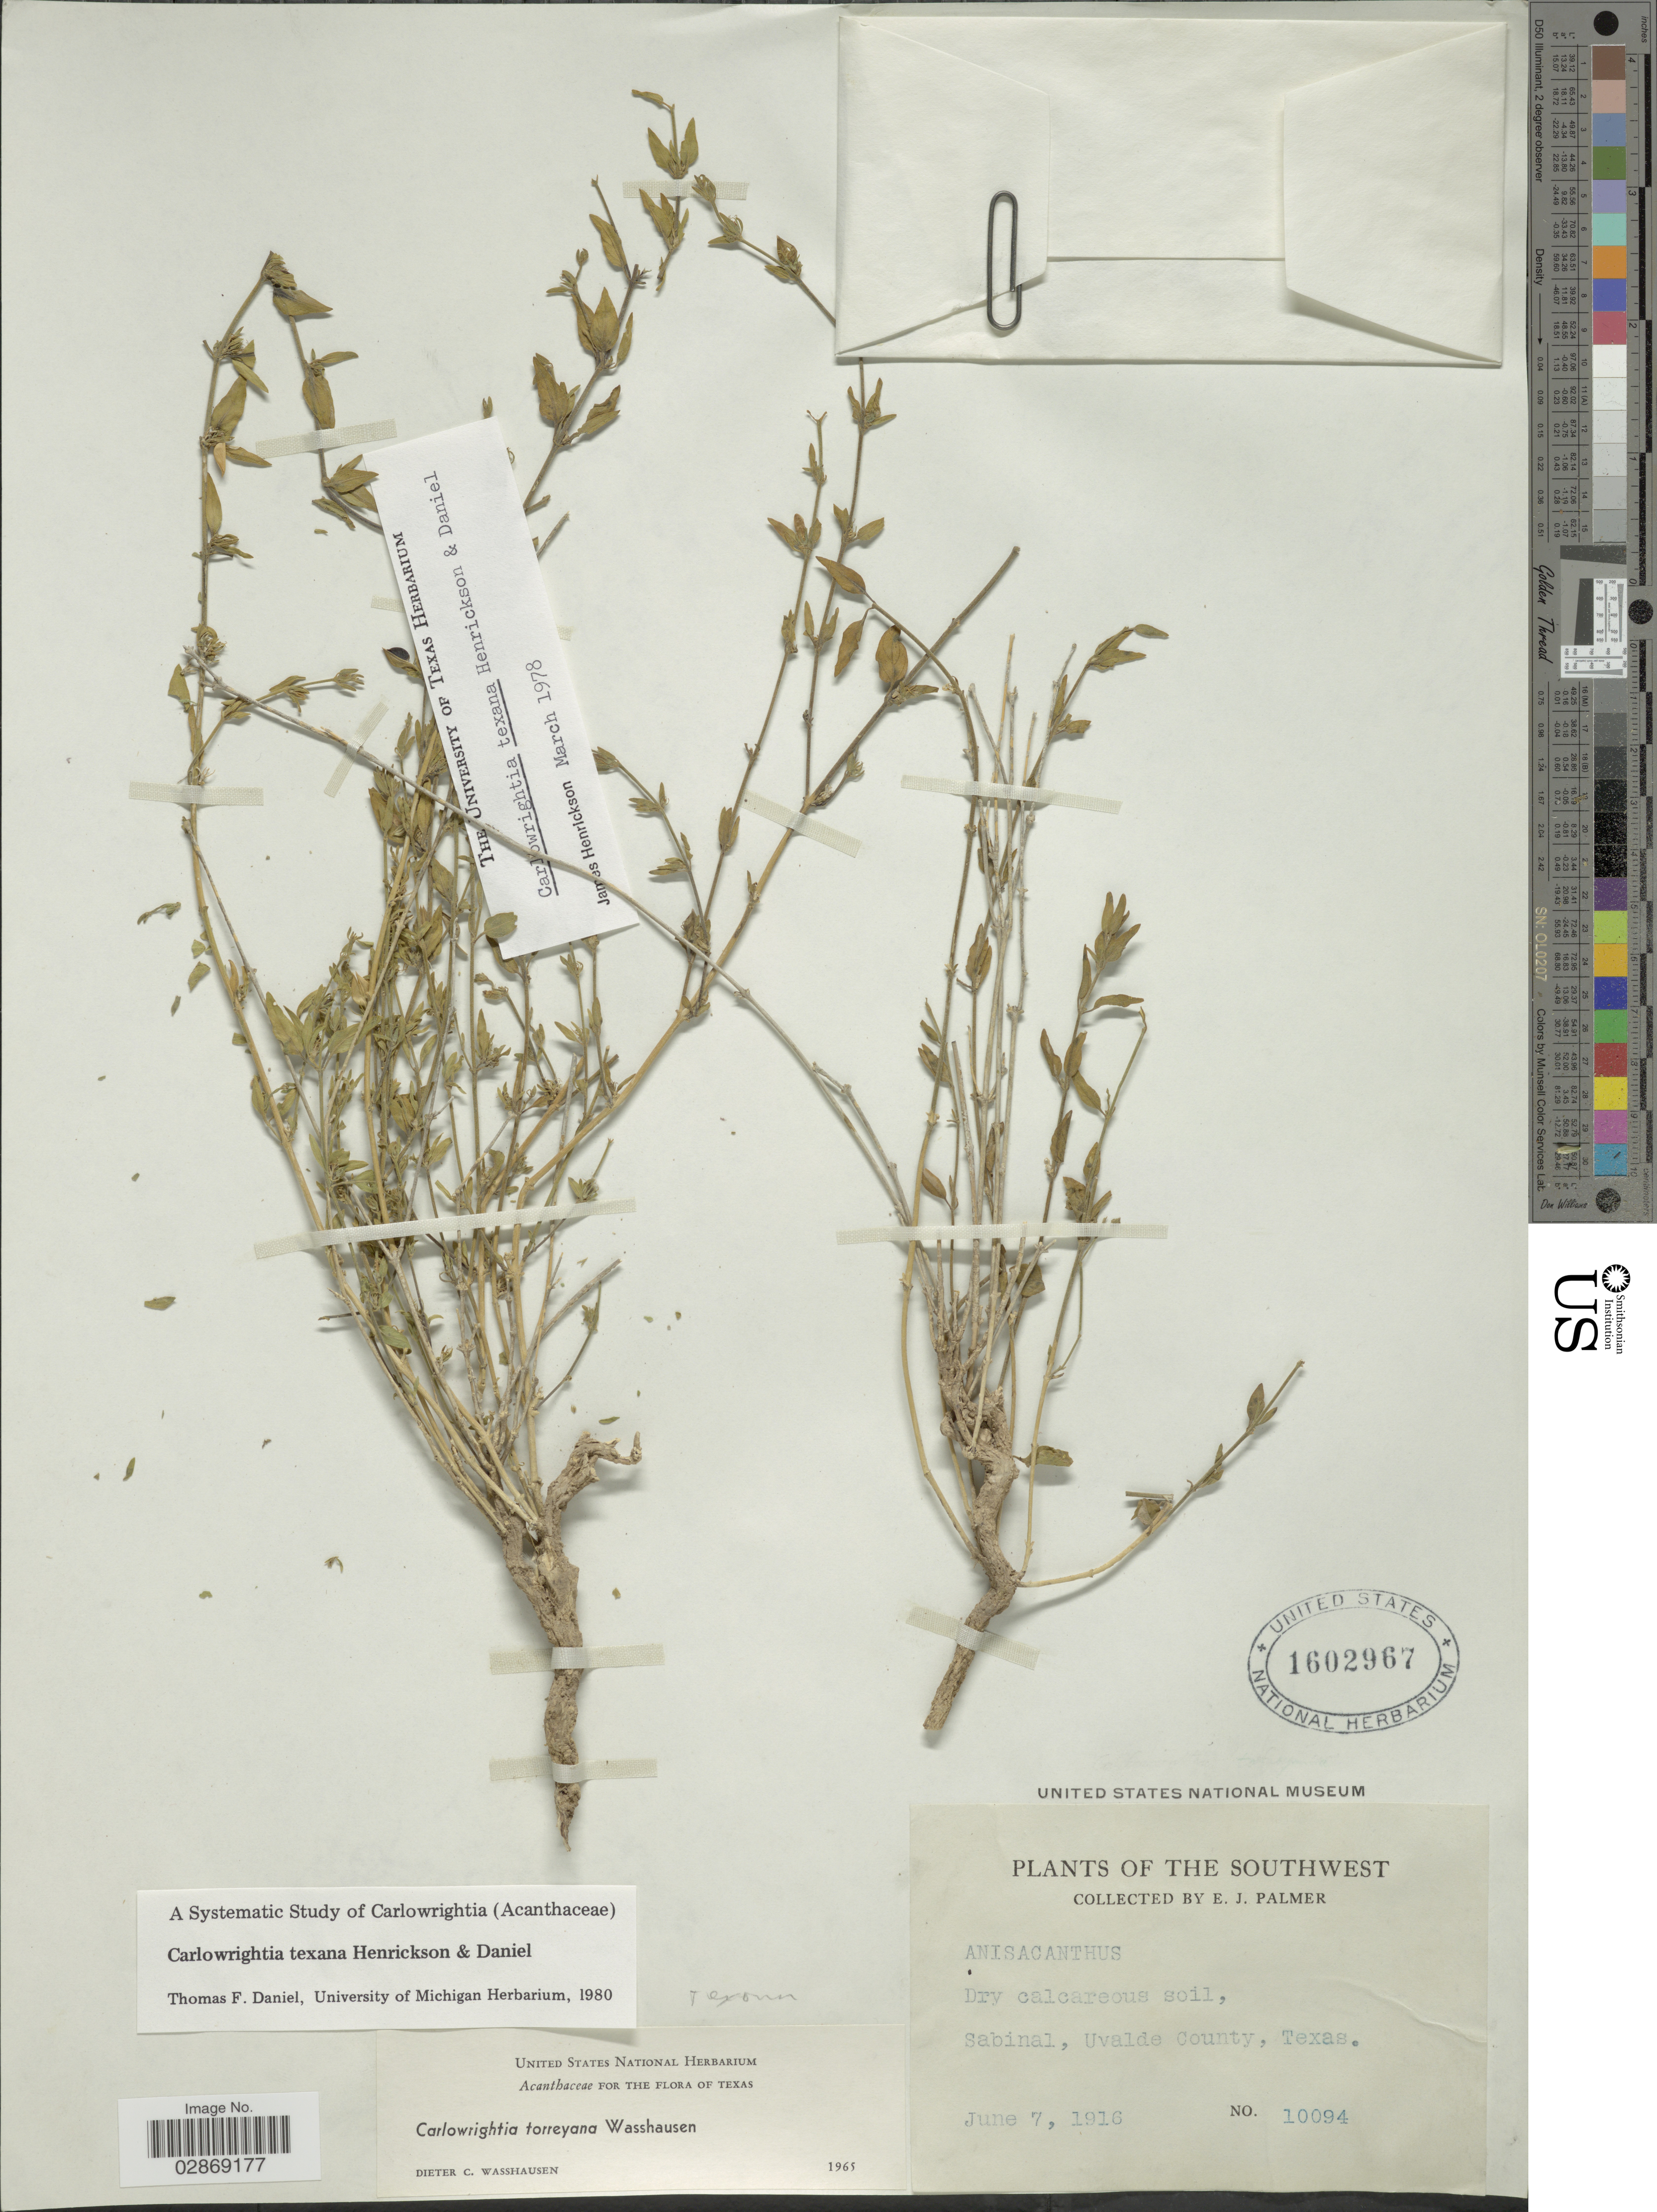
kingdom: Plantae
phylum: Tracheophyta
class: Magnoliopsida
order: Lamiales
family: Acanthaceae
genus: Carlowrightia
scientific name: Carlowrightia texana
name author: Henrickson & T.F. Daniel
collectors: E. J. Palmer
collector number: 10094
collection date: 1916-06-07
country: United States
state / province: Texas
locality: Sabinal, Uvalde County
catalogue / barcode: US 1602967